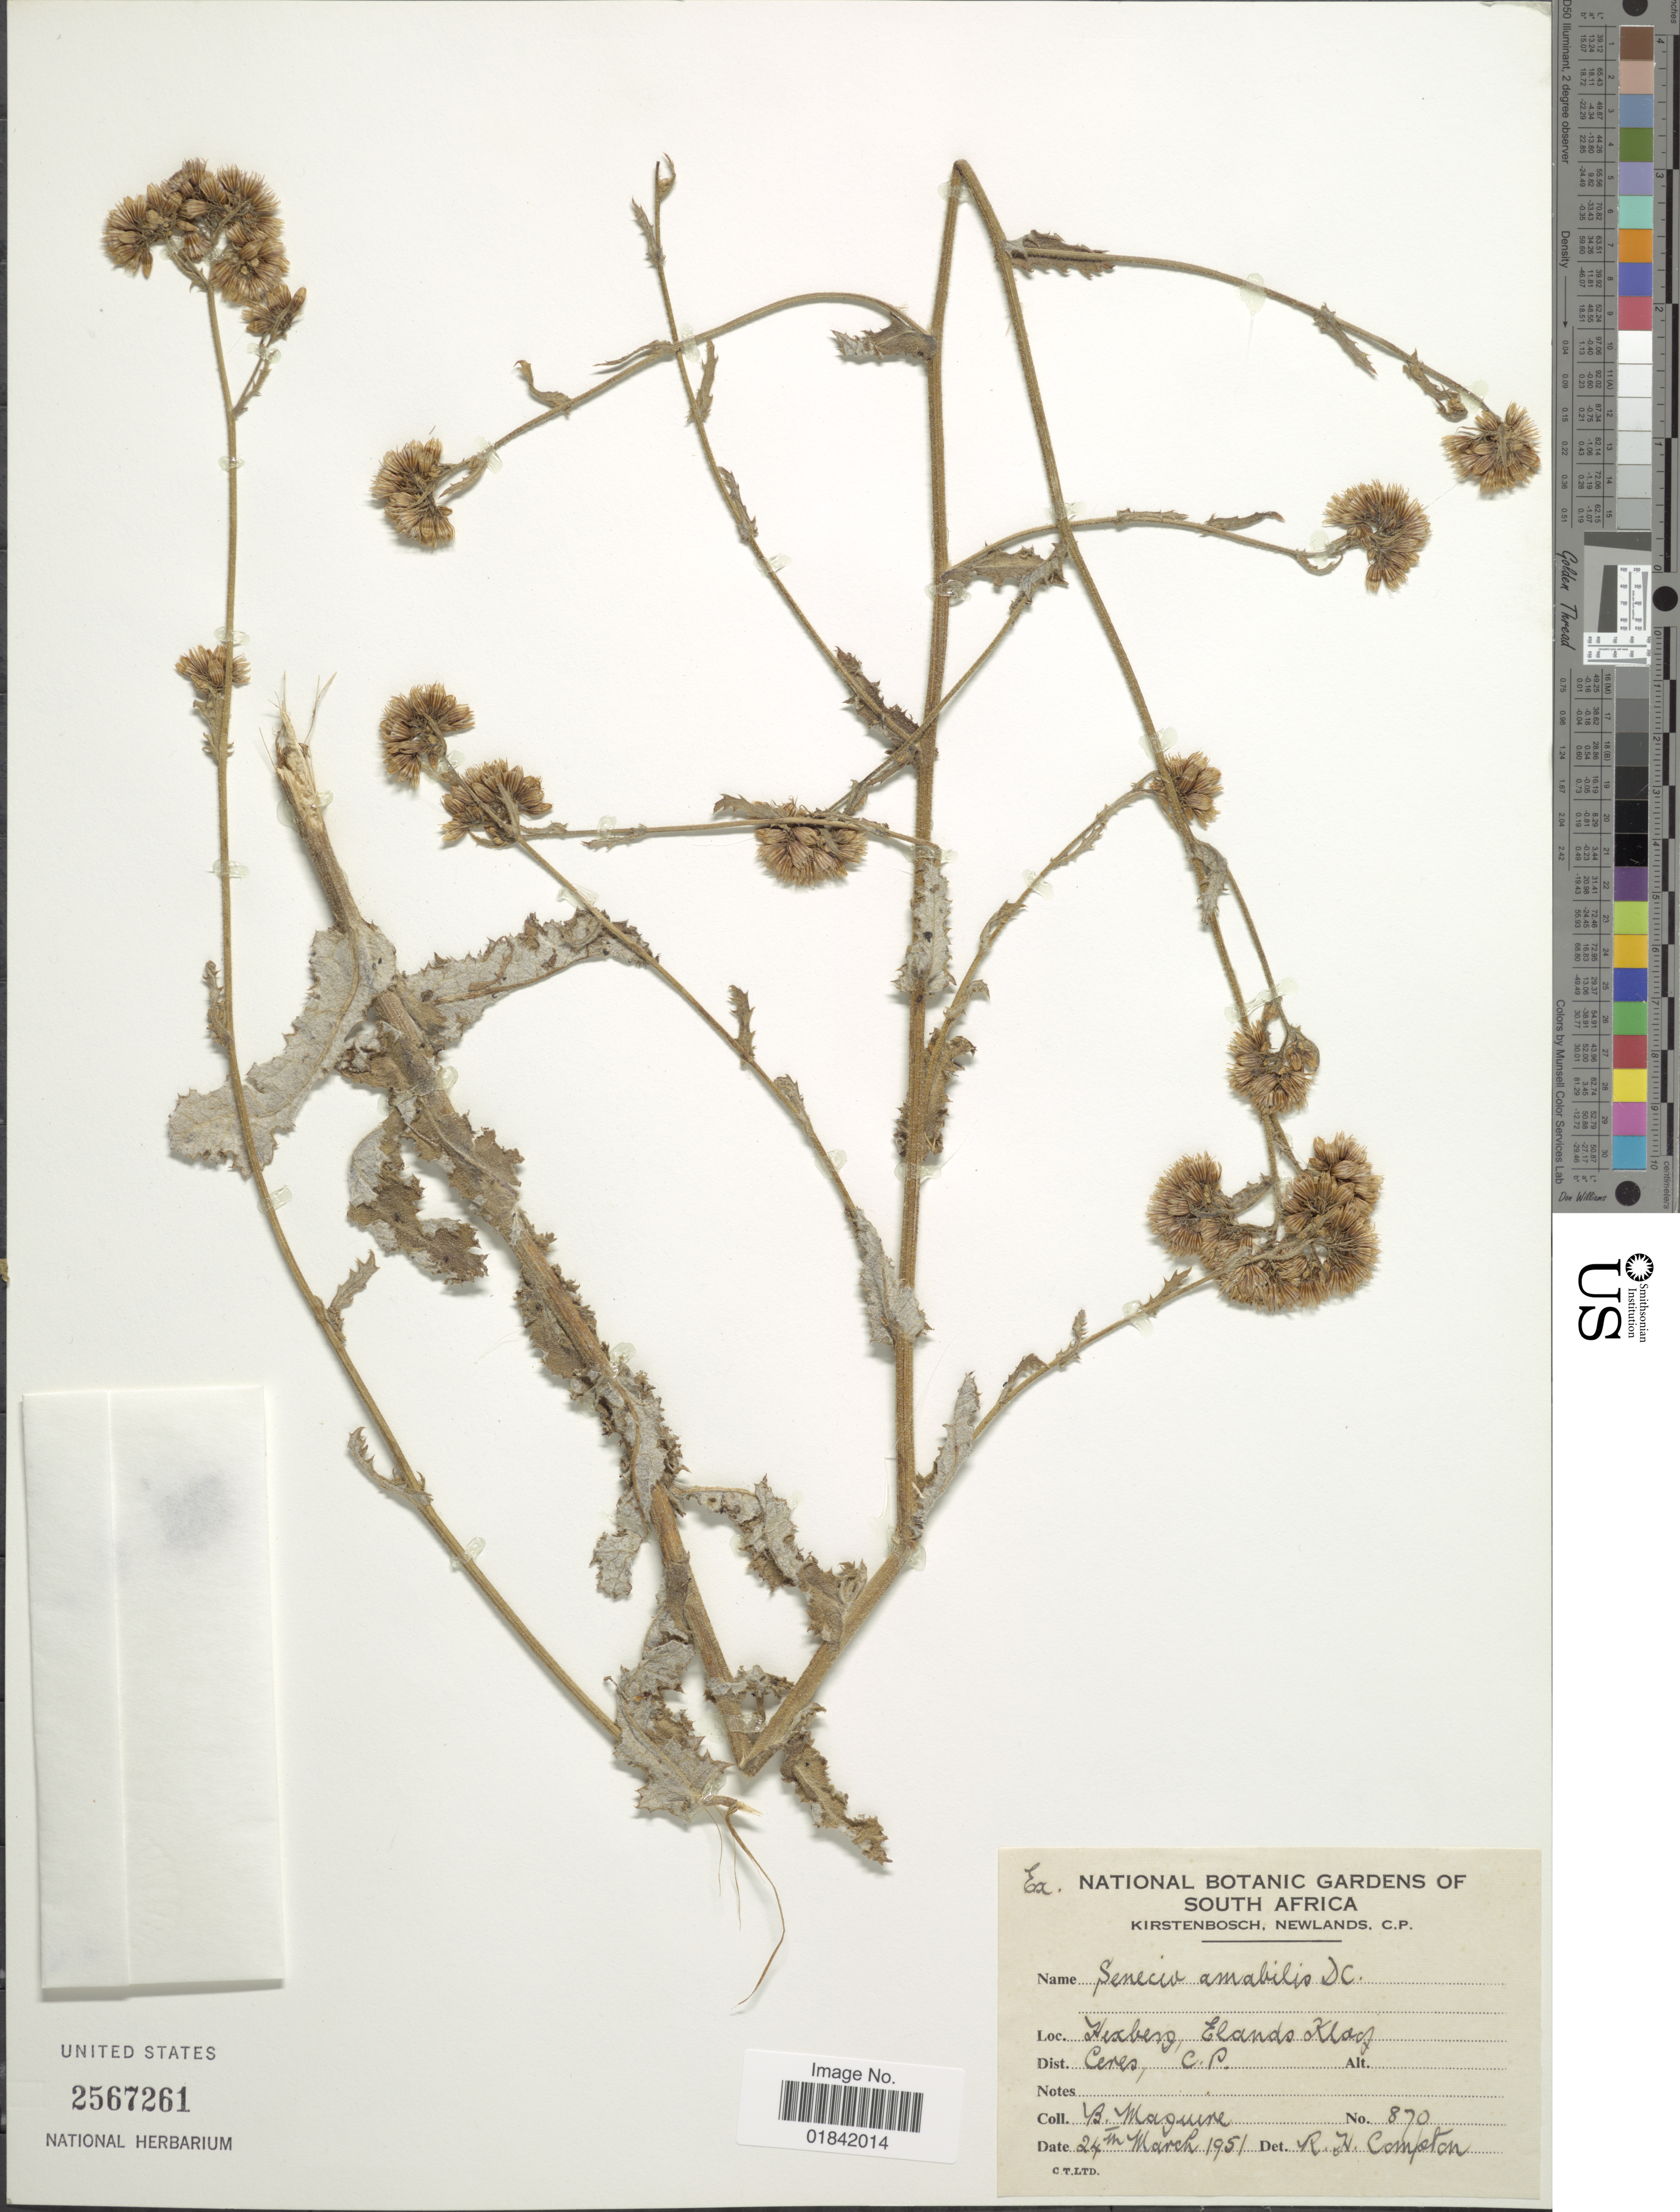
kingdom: Plantae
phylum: Tracheophyta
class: Magnoliopsida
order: Asterales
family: Asteraceae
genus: Senecio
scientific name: Senecio amabilis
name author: DC.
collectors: B. Maguire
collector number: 870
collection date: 1951-03-24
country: South Africa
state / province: Western Cape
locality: Hexberg, Elands Kloof, Ceres, C. P.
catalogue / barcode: US 2567261